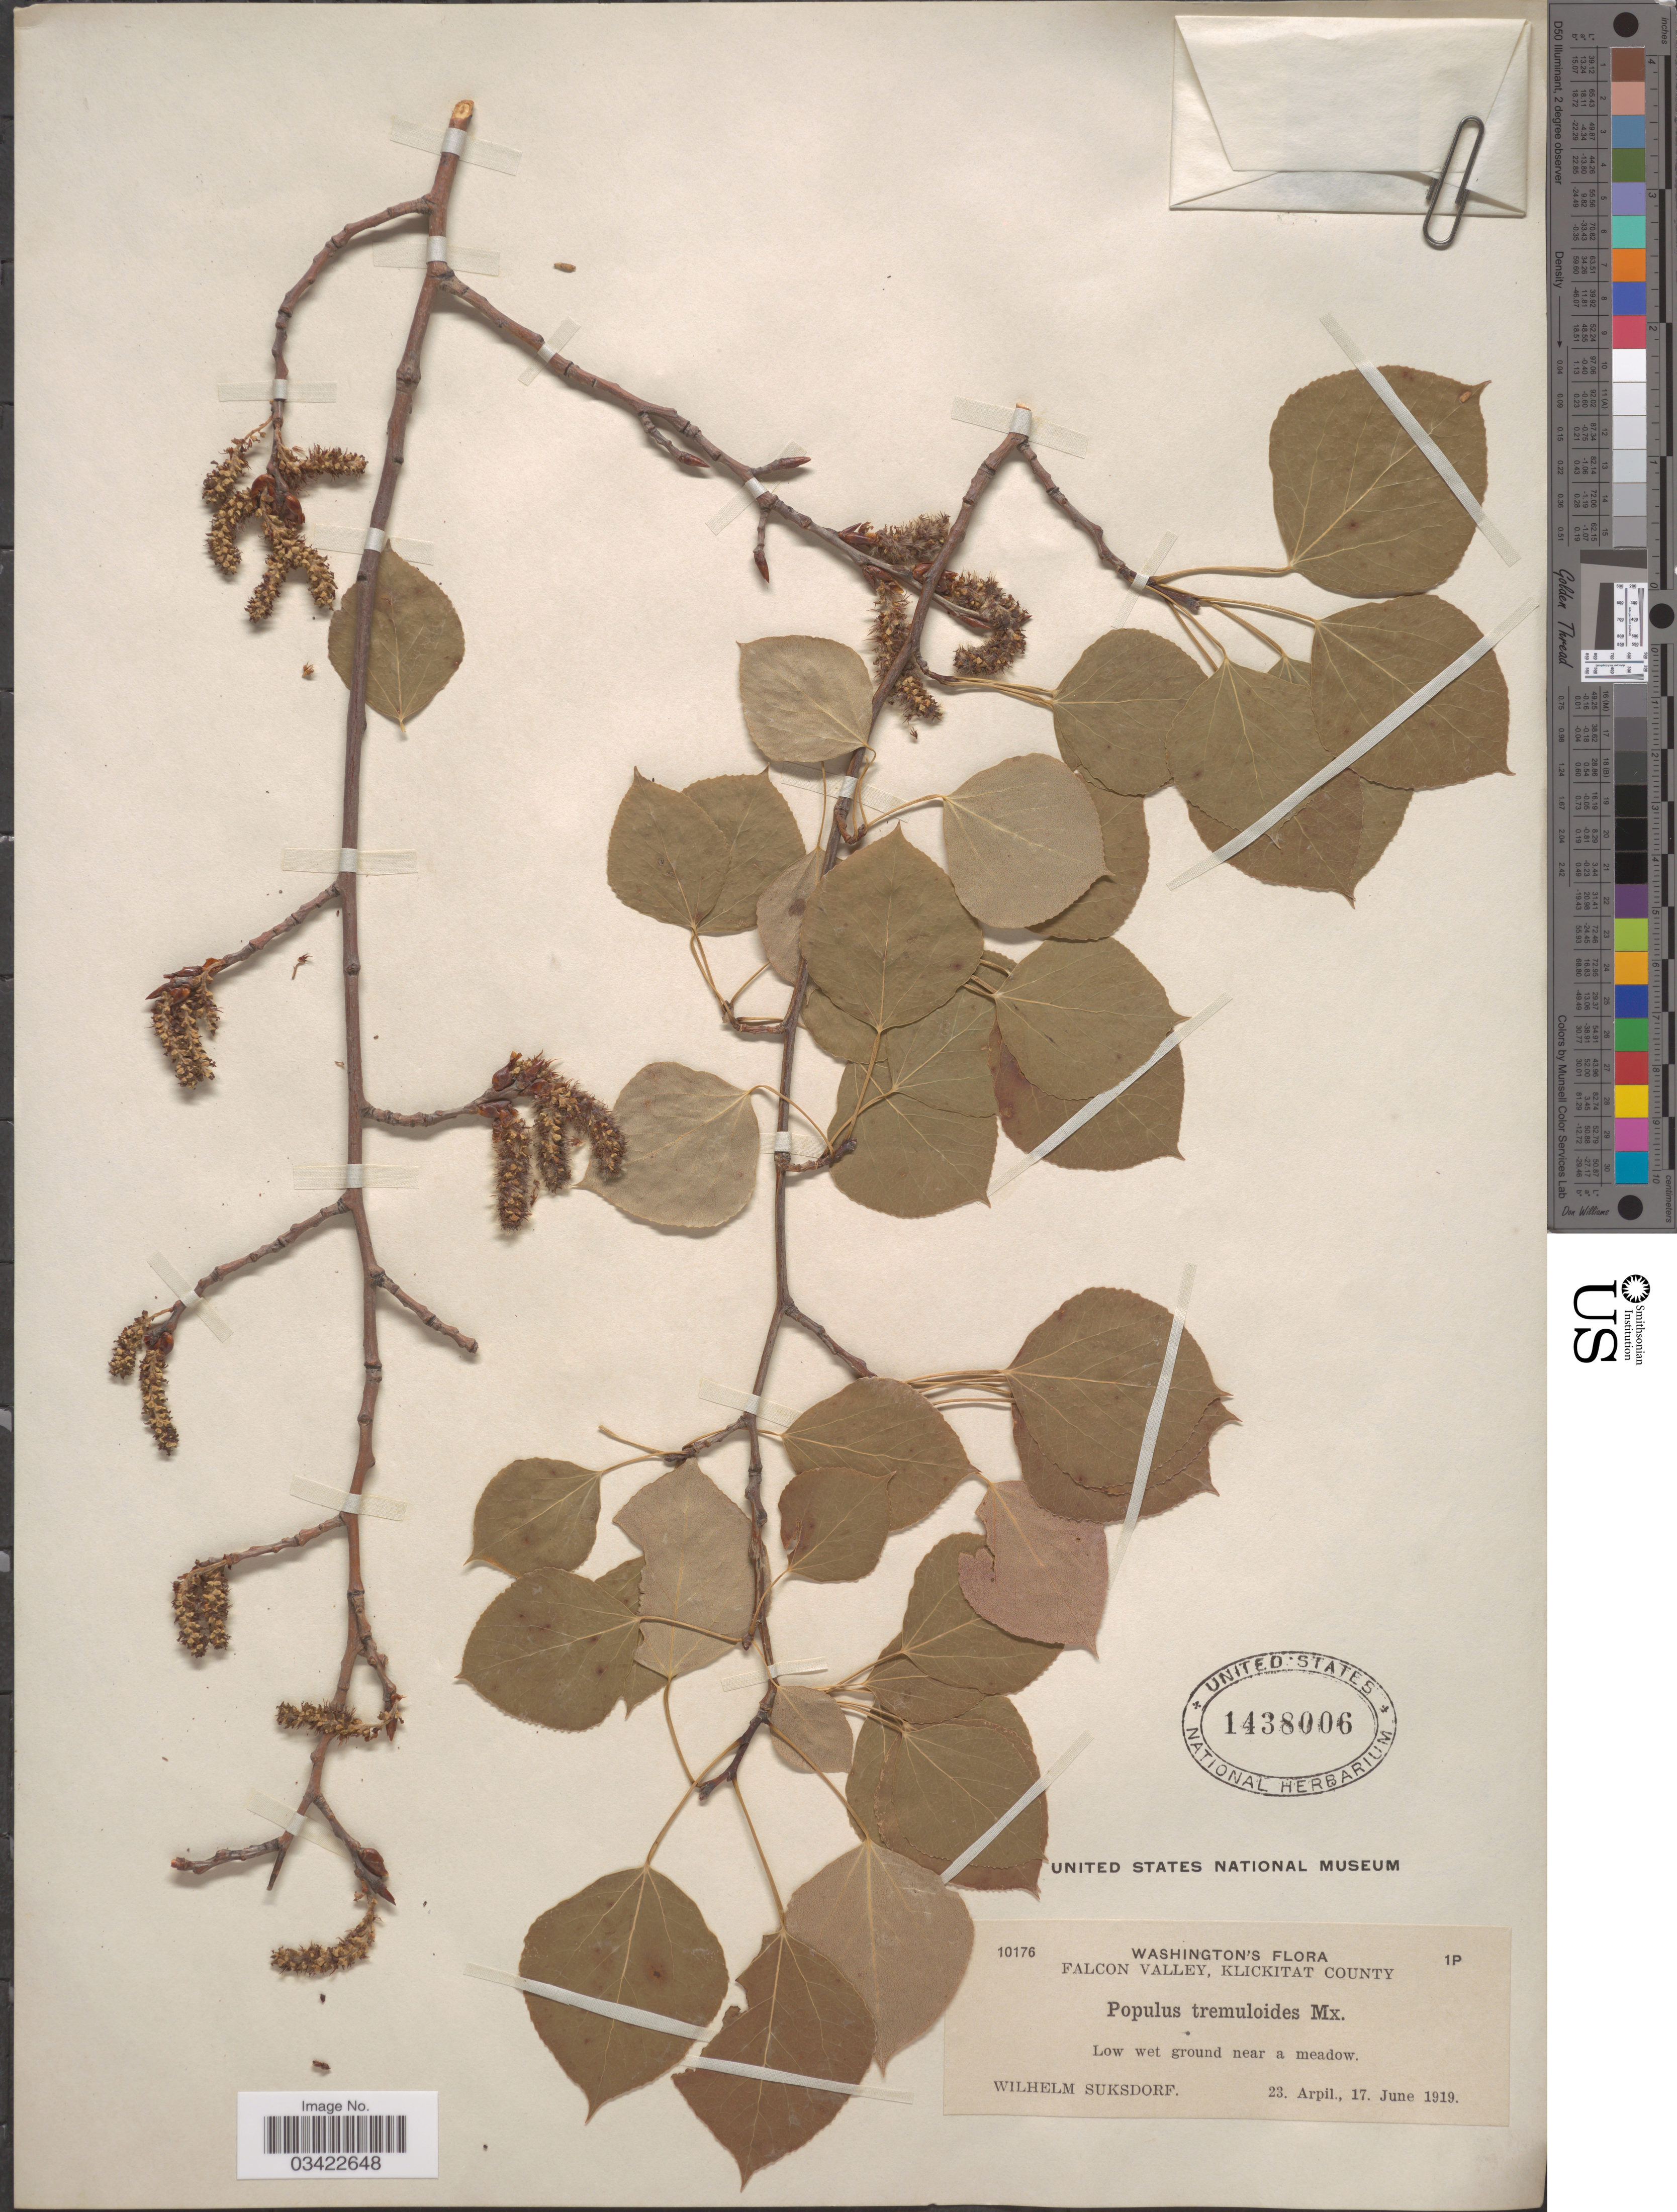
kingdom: Plantae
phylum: Tracheophyta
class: Magnoliopsida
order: Malpighiales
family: Salicaceae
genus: Populus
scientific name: Populus tremuloides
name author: Michx.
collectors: W. N. Suksdorf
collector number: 10176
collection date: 1919-04-23/1919-06-17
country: United States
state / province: Washington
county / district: Klickitat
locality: Falcon Valley, Klickitat County. Low wet ground near a meadow.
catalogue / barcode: US 1438006